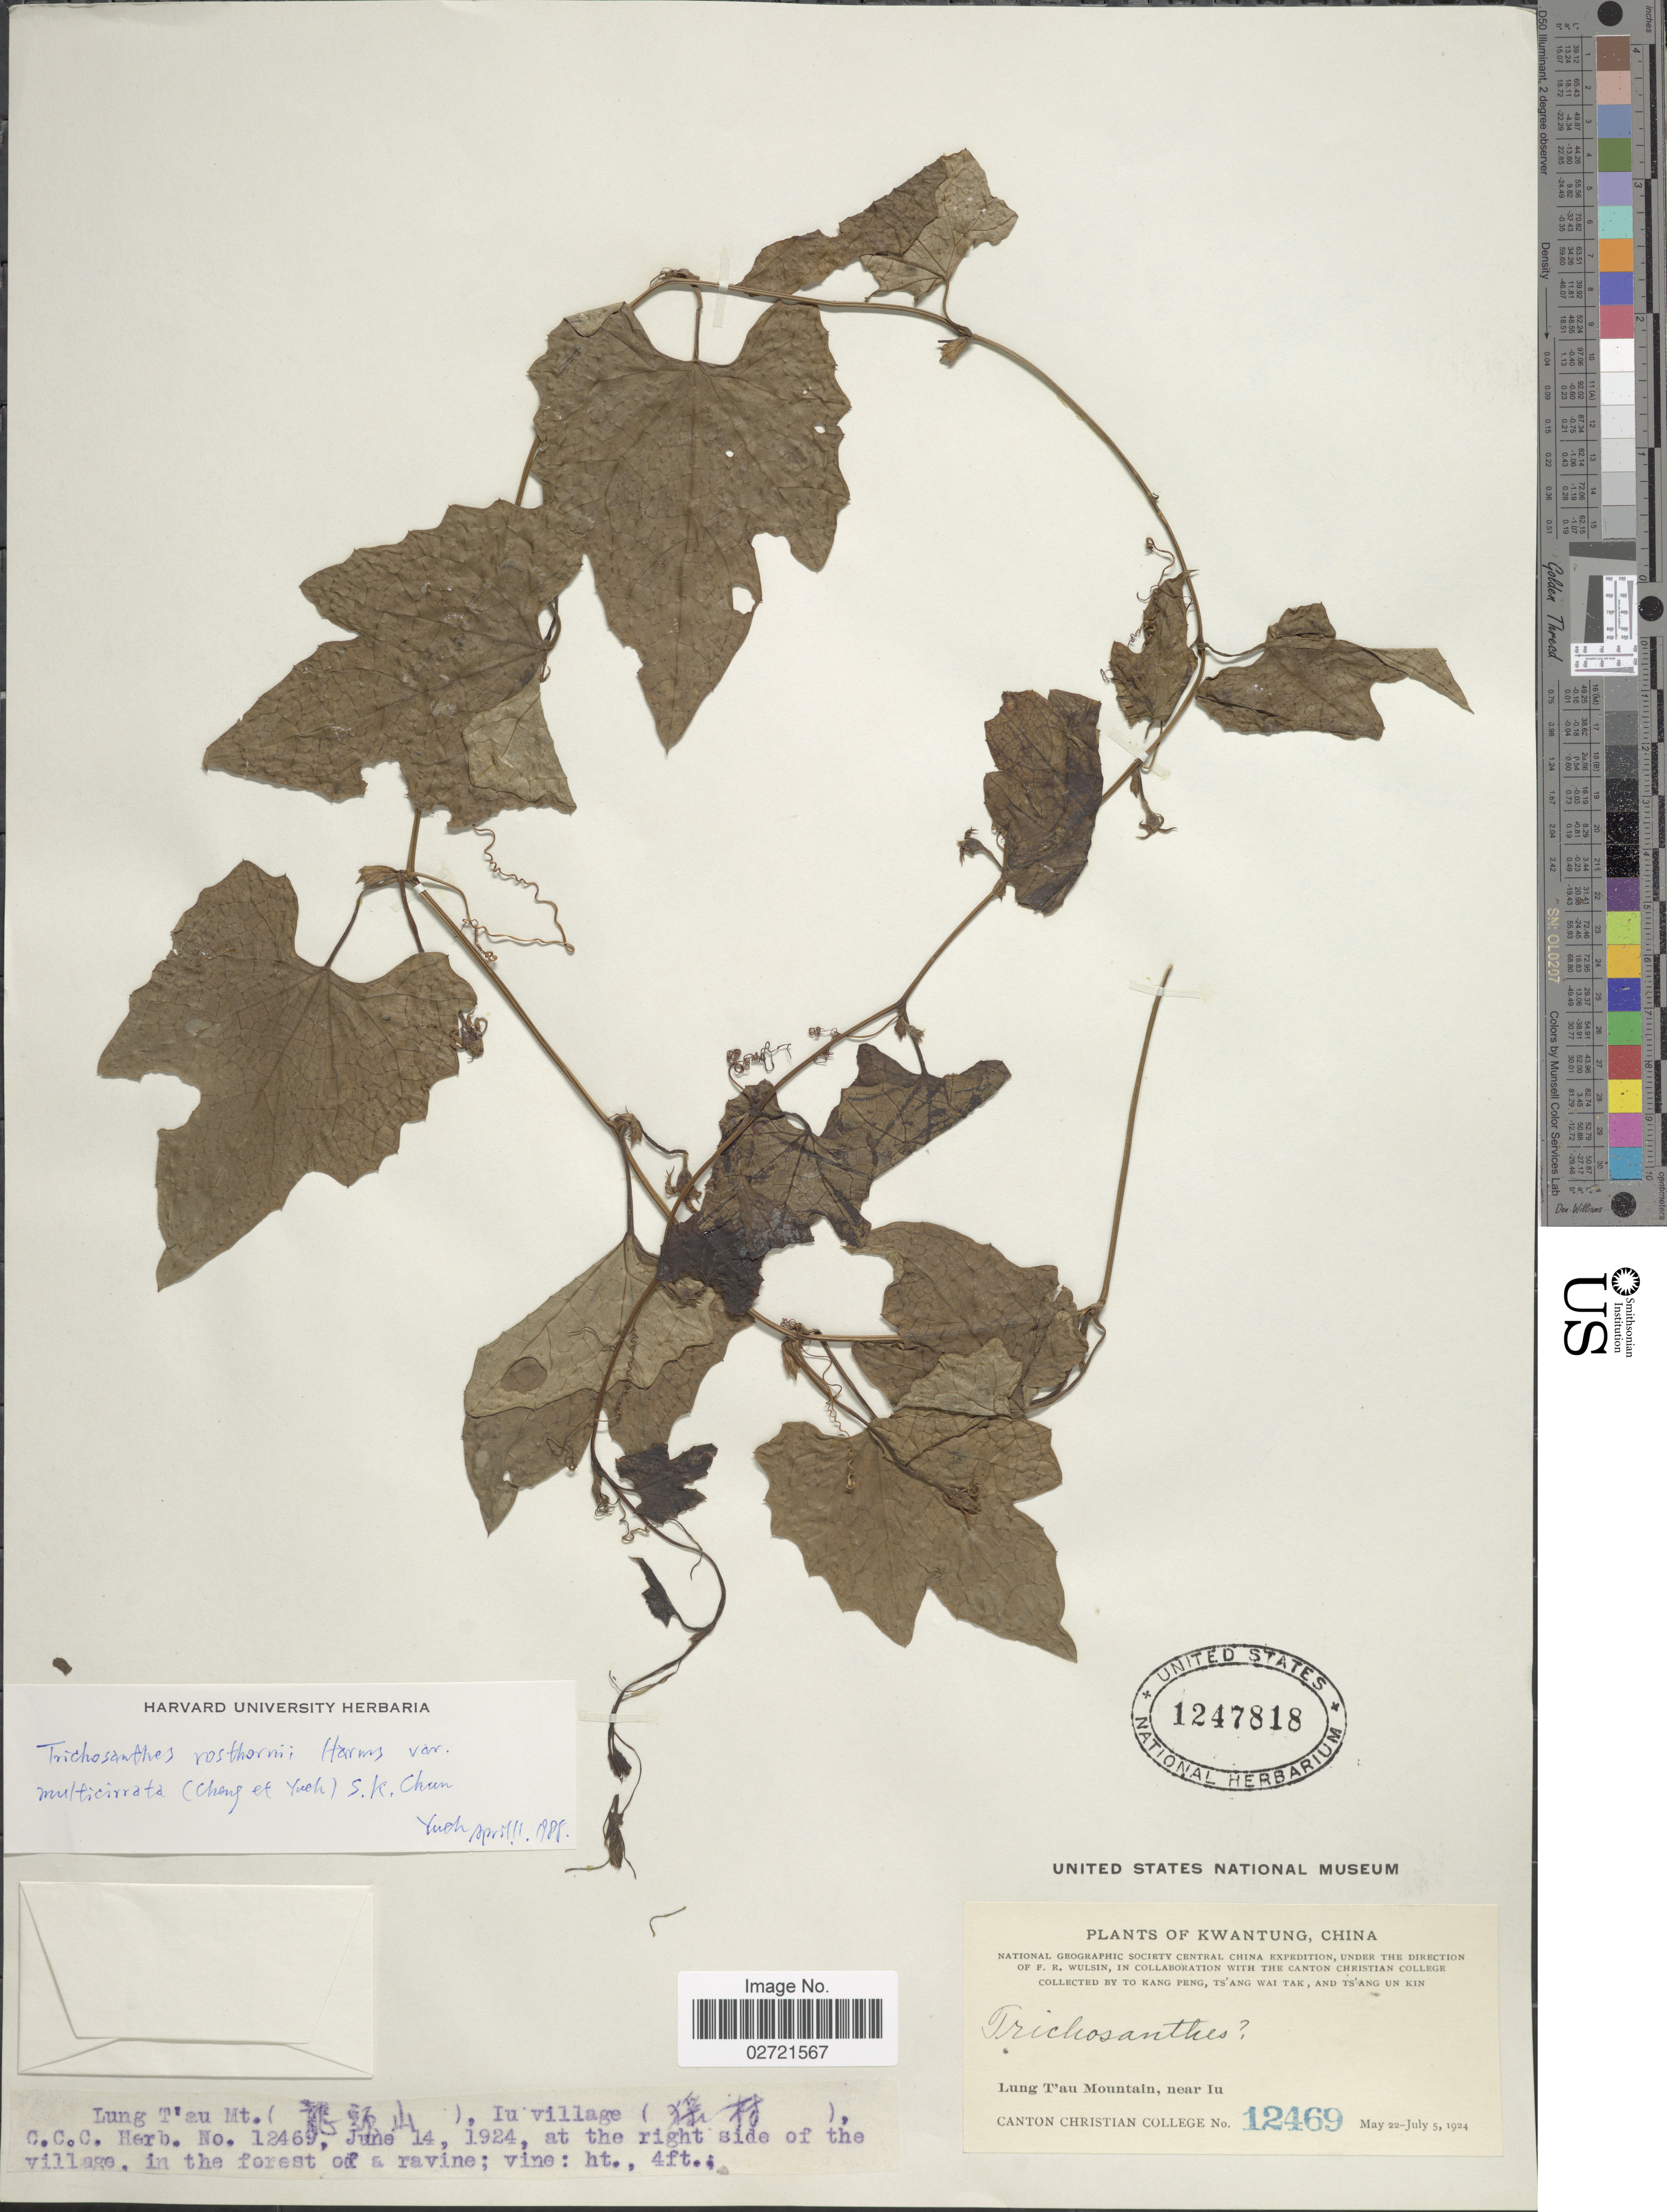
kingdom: Plantae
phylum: Tracheophyta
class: Magnoliopsida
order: Cucurbitales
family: Cucurbitaceae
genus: Trichosanthes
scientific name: Trichosanthes rosthornii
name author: Harms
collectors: Canton Christian College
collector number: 12469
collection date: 1924-05-22/1924-07-05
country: China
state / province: Guangdong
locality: Kwangtung, Cihina, Lung T' au Mountain, near Iu, at the right side of the village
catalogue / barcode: US 1247818